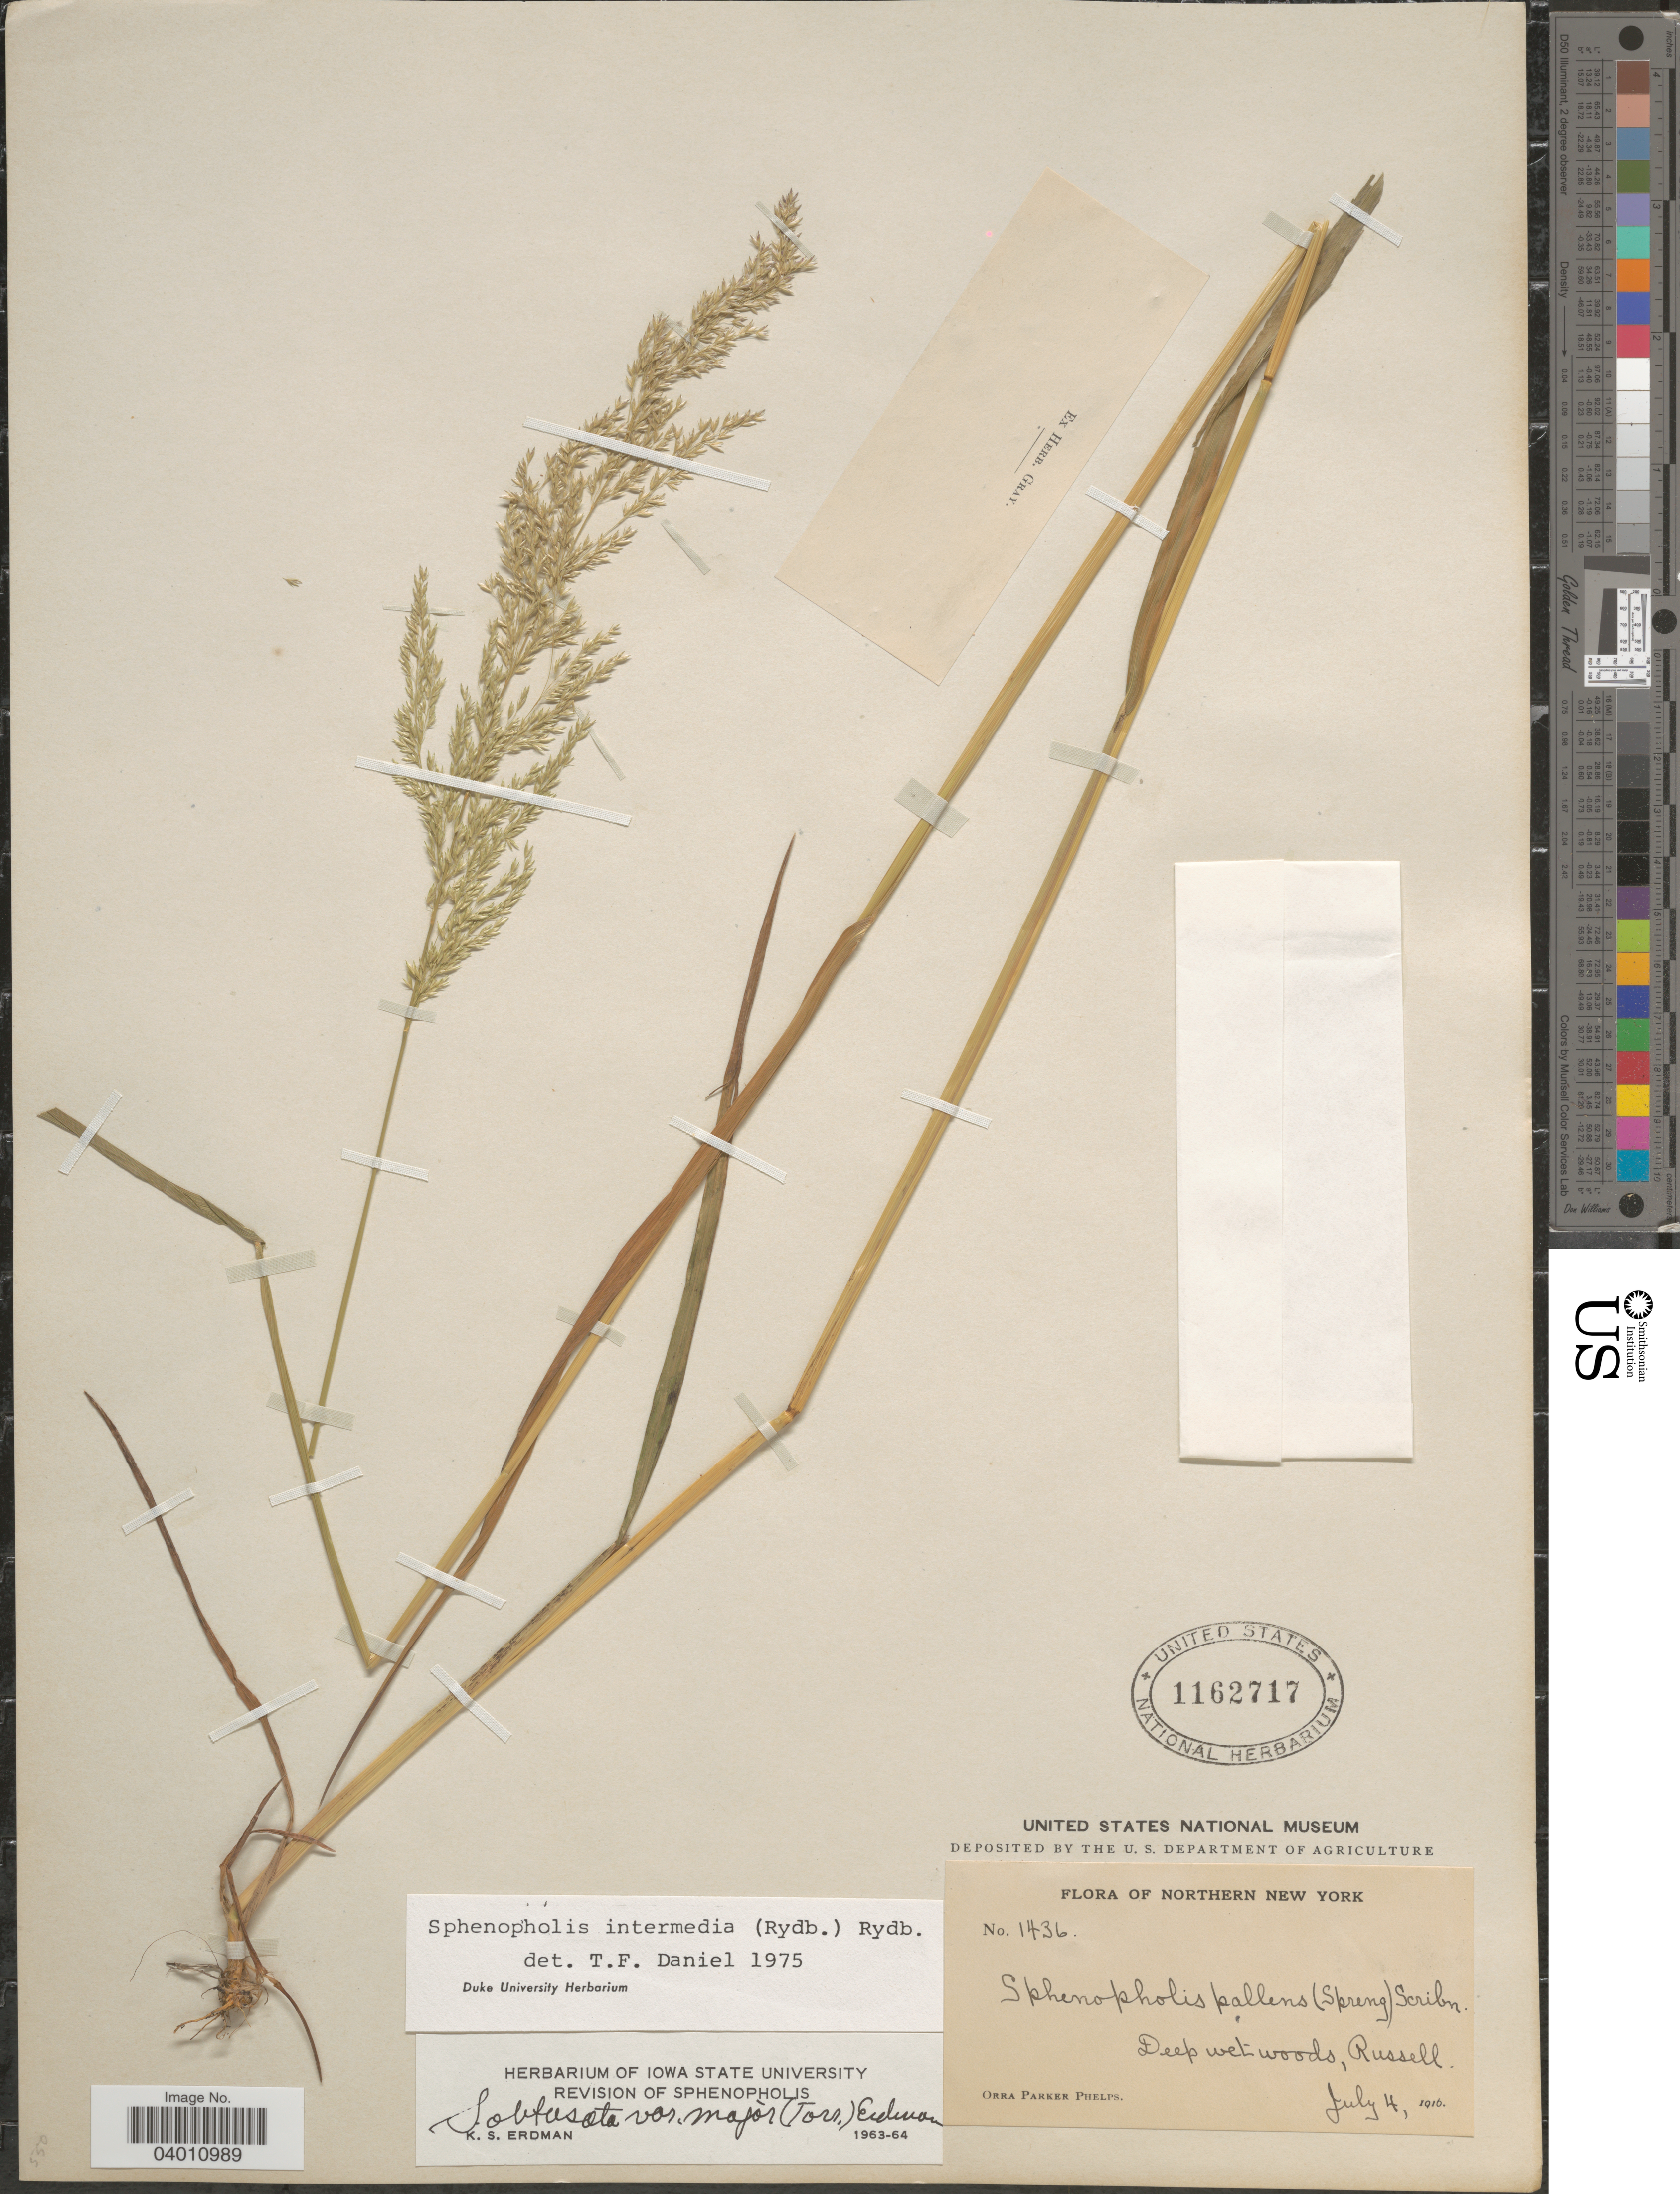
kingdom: Plantae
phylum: Tracheophyta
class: Liliopsida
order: Poales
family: Poaceae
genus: Sphenopholis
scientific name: Sphenopholis intermedia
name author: (Rydb.) Rydb.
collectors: O. P. Phelps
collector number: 1436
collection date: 1916-07-04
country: United States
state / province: New York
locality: Northern New York. Deep wet woods, Russell.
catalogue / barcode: US 1162717